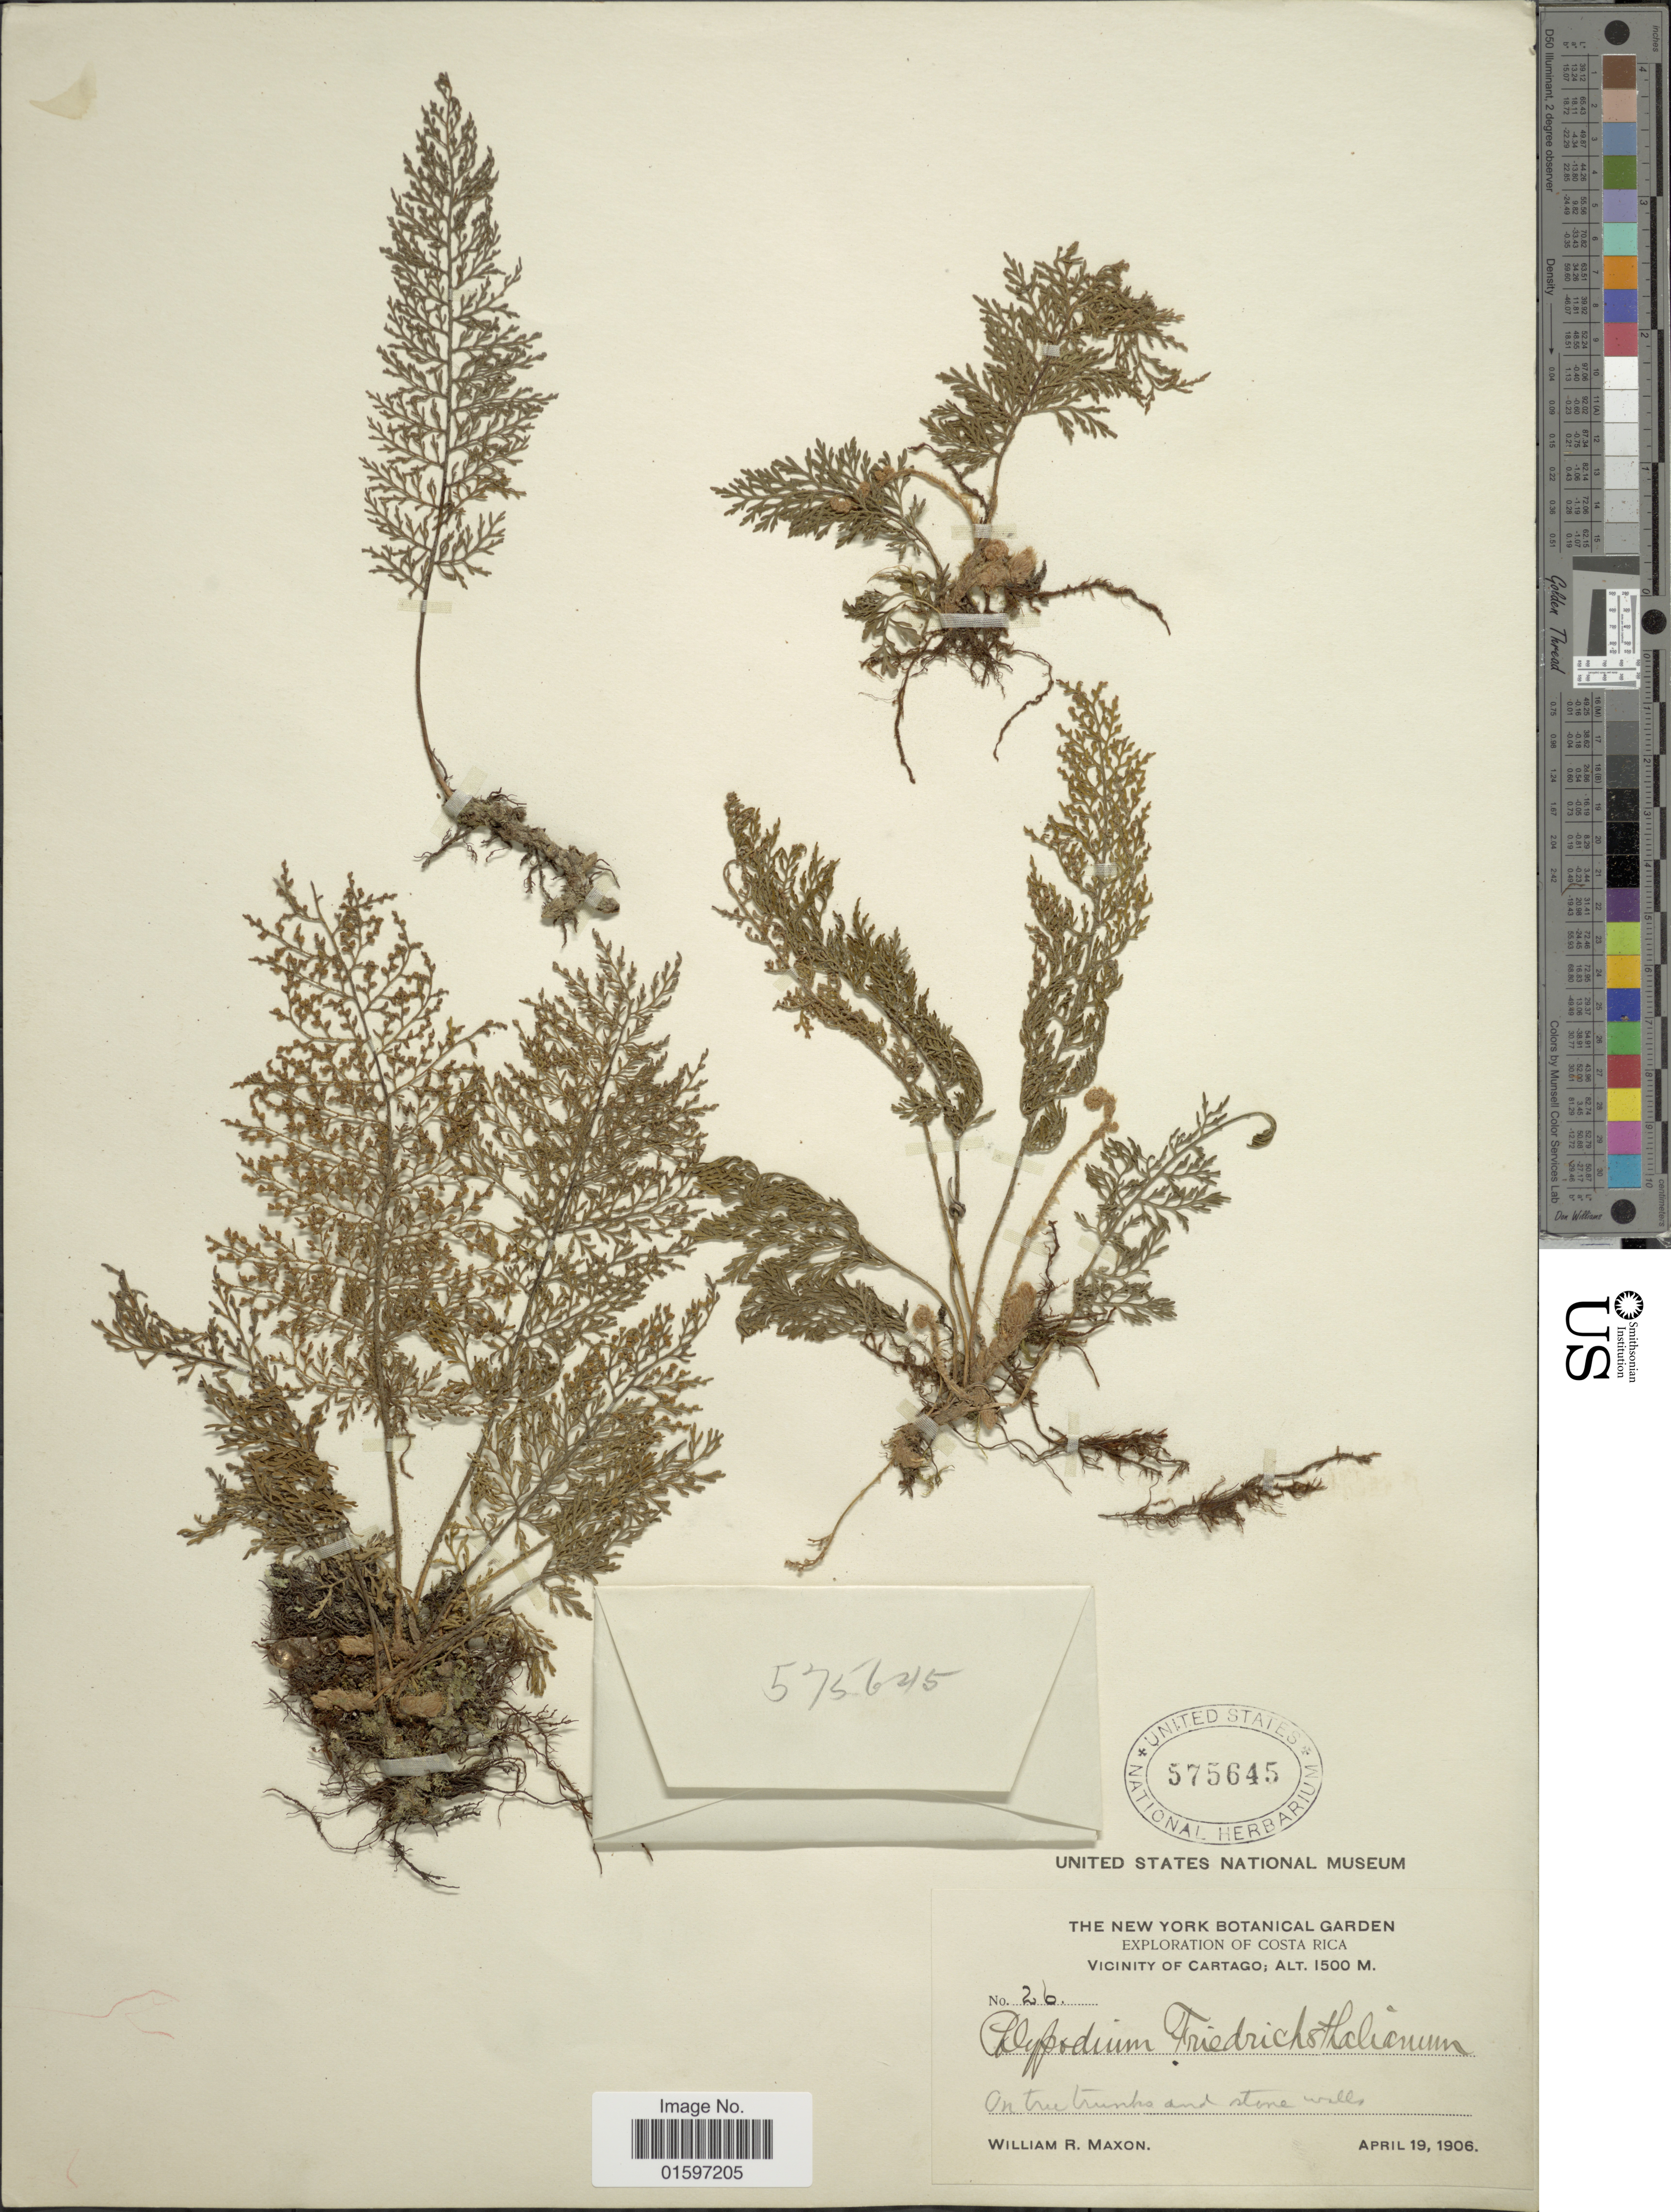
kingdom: Plantae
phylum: Tracheophyta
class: Polypodiopsida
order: Polypodiales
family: Polypodiaceae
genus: Pleopeltis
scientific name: Pleopeltis friedrichsthaliana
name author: (Kunze)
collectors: W. R. Maxon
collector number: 26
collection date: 1906-04-19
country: Costa Rica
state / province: Cartago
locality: On tree trunks and stone walls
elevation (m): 1500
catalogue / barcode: US 575645